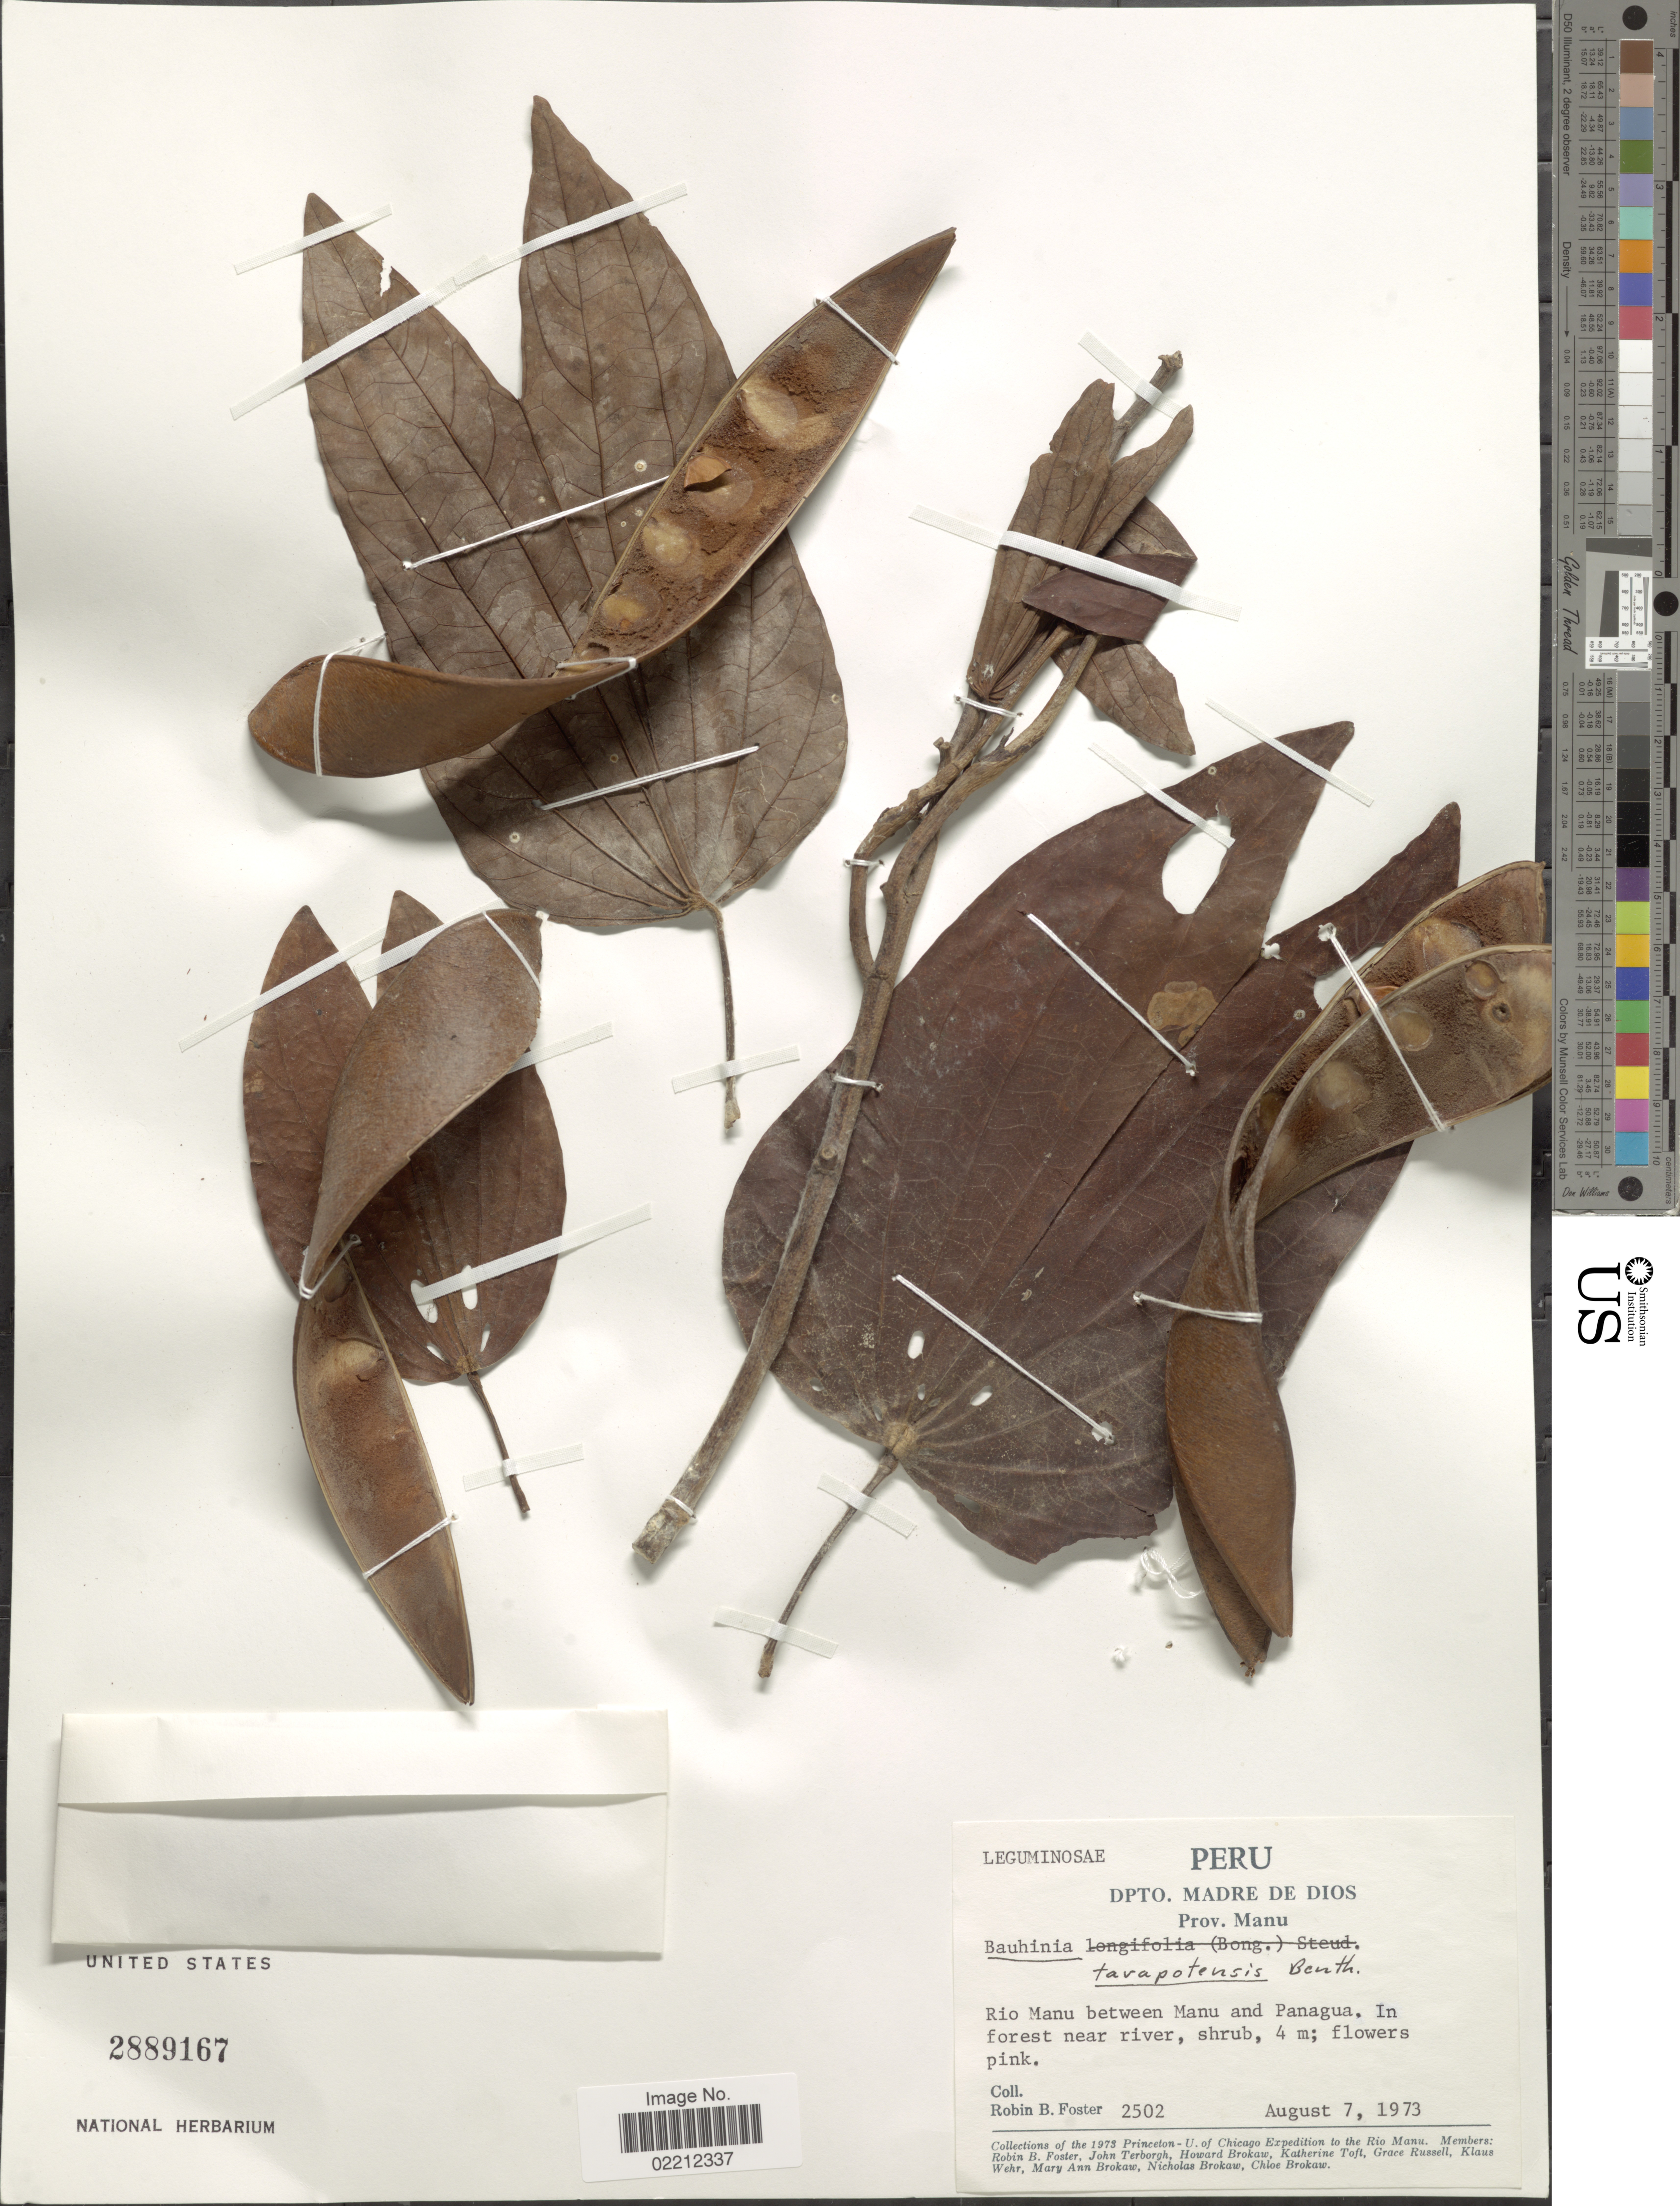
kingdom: Plantae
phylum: Tracheophyta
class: Magnoliopsida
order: Fabales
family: Fabaceae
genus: Bauhinia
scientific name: Bauhinia tarapotensis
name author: Benth.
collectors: R. B. Foster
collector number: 2502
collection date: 1973-08-07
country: Peru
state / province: Madre de Dios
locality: Prov. Manu. Rio Manu between Manu and Panahua. In forest near river.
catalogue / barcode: US 2889167